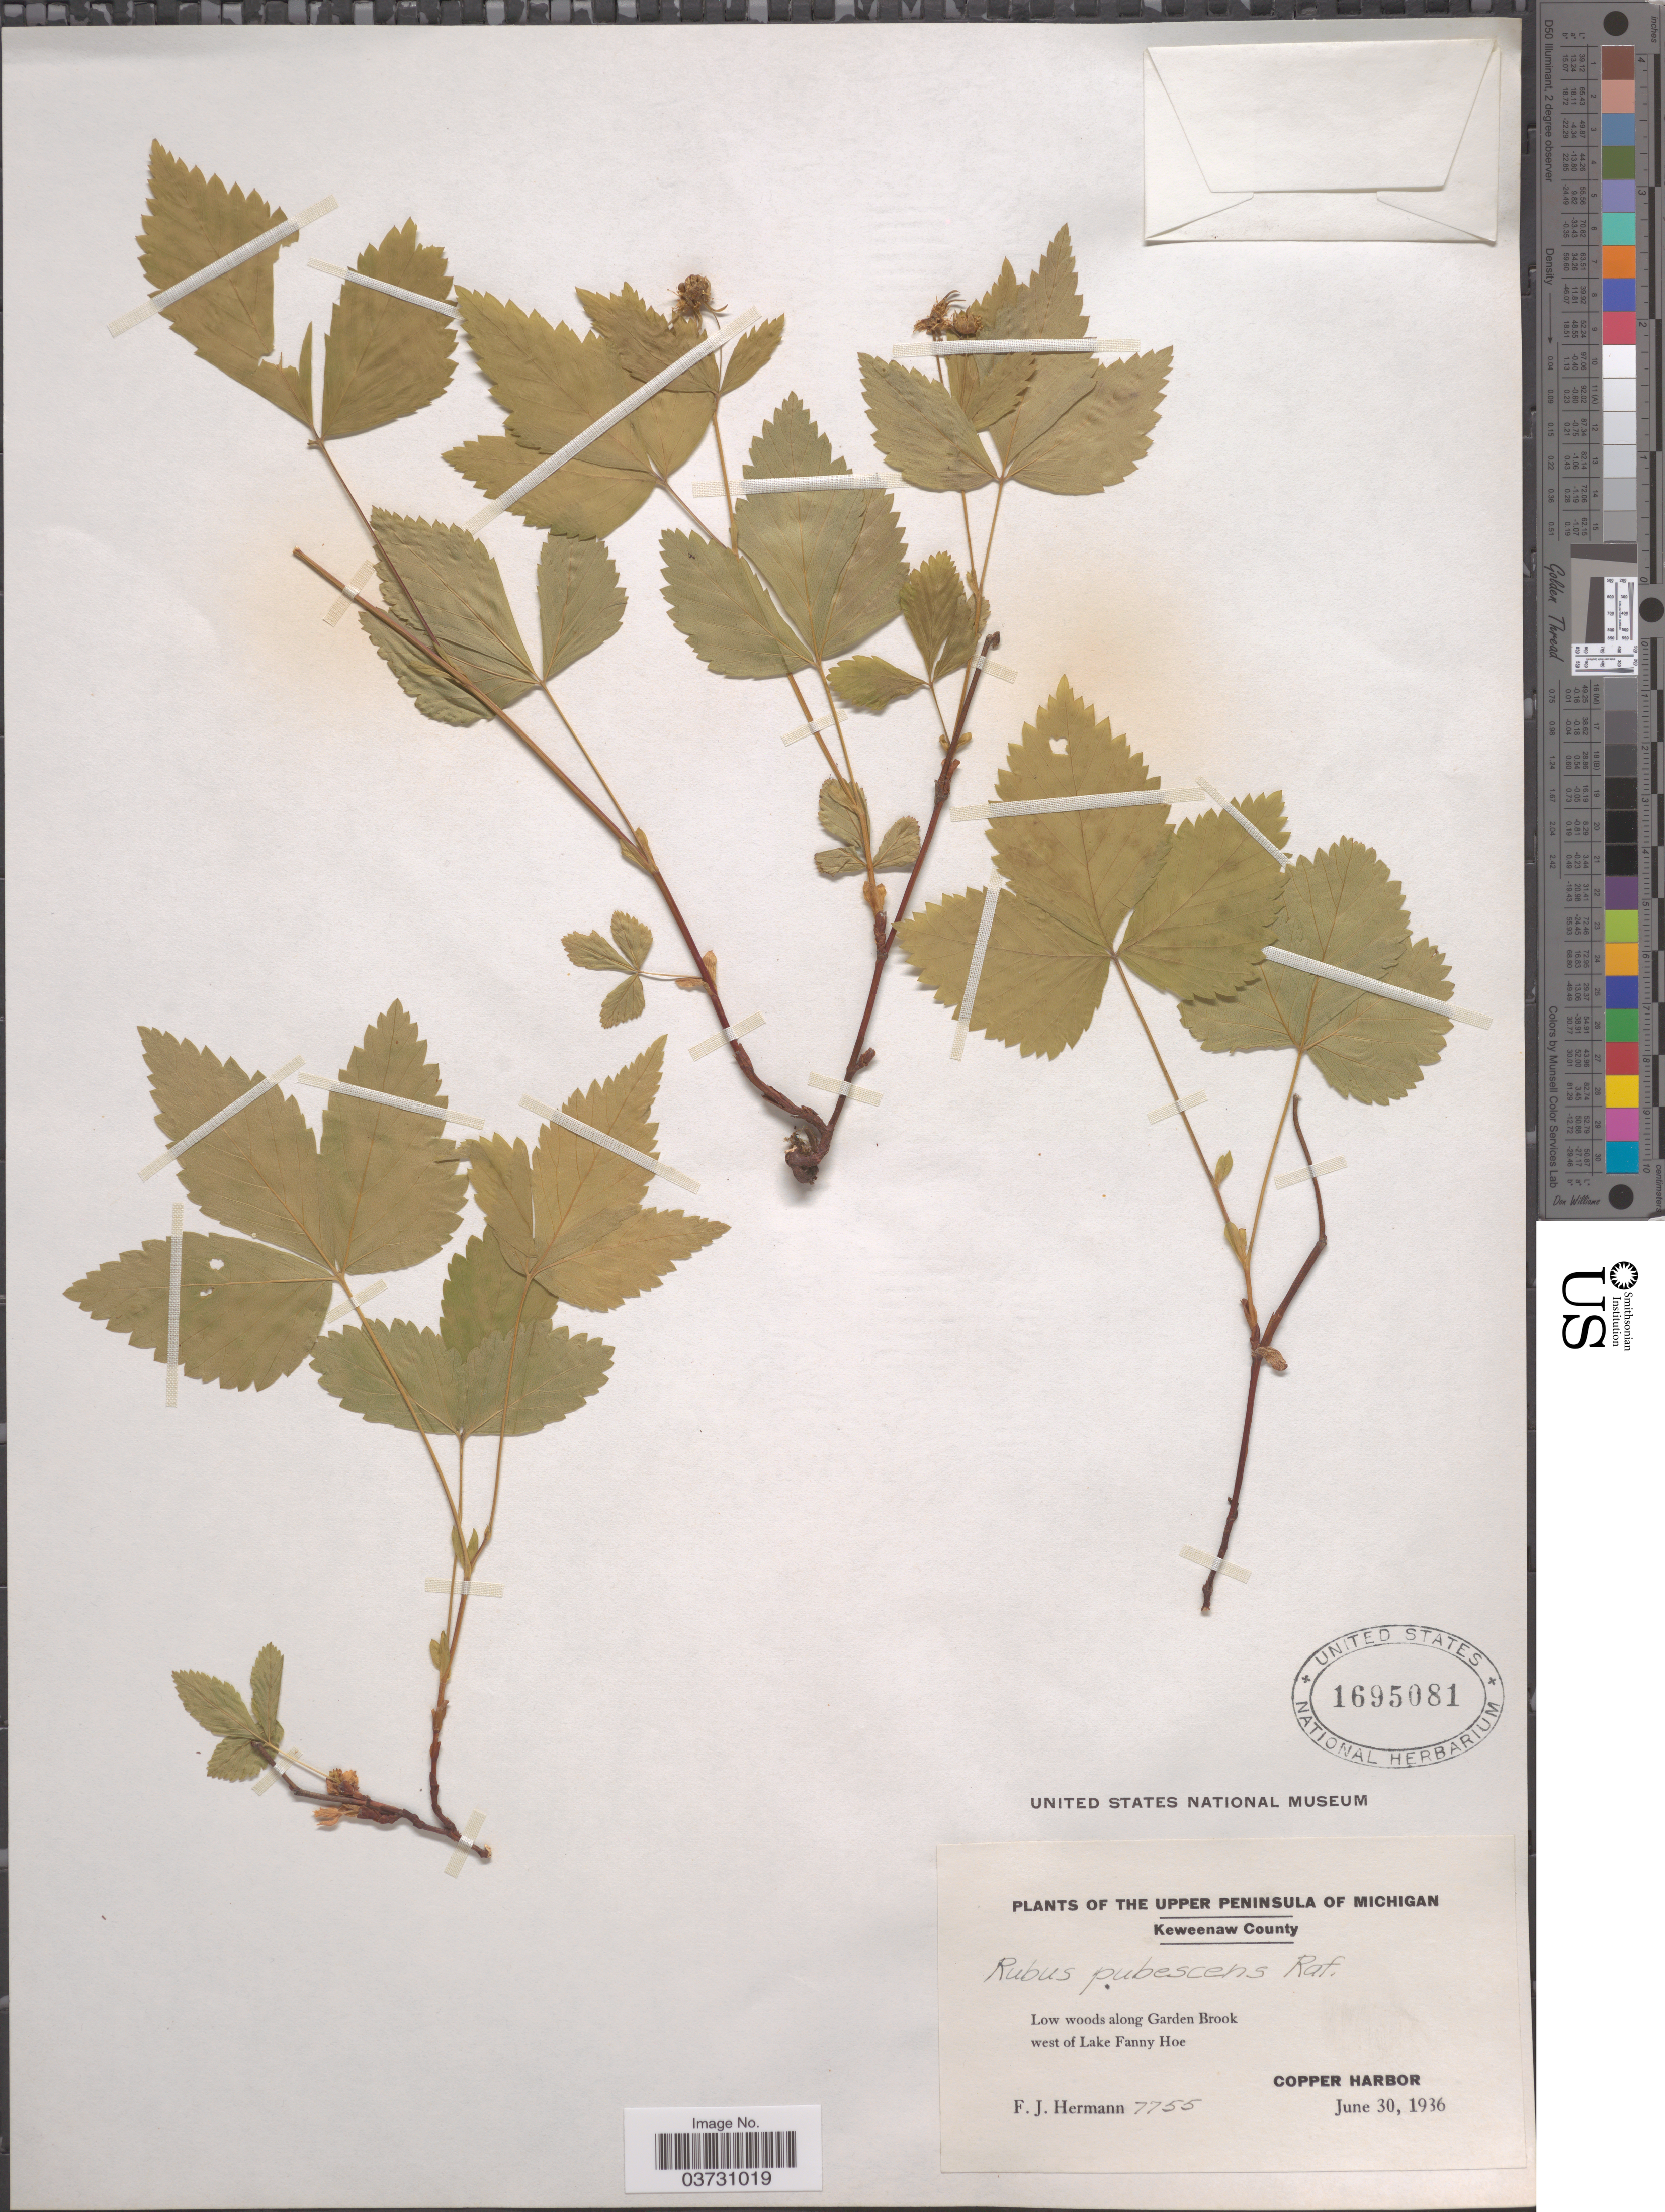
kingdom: Plantae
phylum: Tracheophyta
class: Magnoliopsida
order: Rosales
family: Rosaceae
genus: Rubus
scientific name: Rubus pubescens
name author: Raf.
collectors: F. J. Hermann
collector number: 7755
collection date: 1936-06-30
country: United States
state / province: Michigan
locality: The Upper Peninsula of Michigan. Keweenaw County. Low woods along Garden Brook west of Lake Fanny Hoe. Copper Harbor.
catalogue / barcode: US 1695081